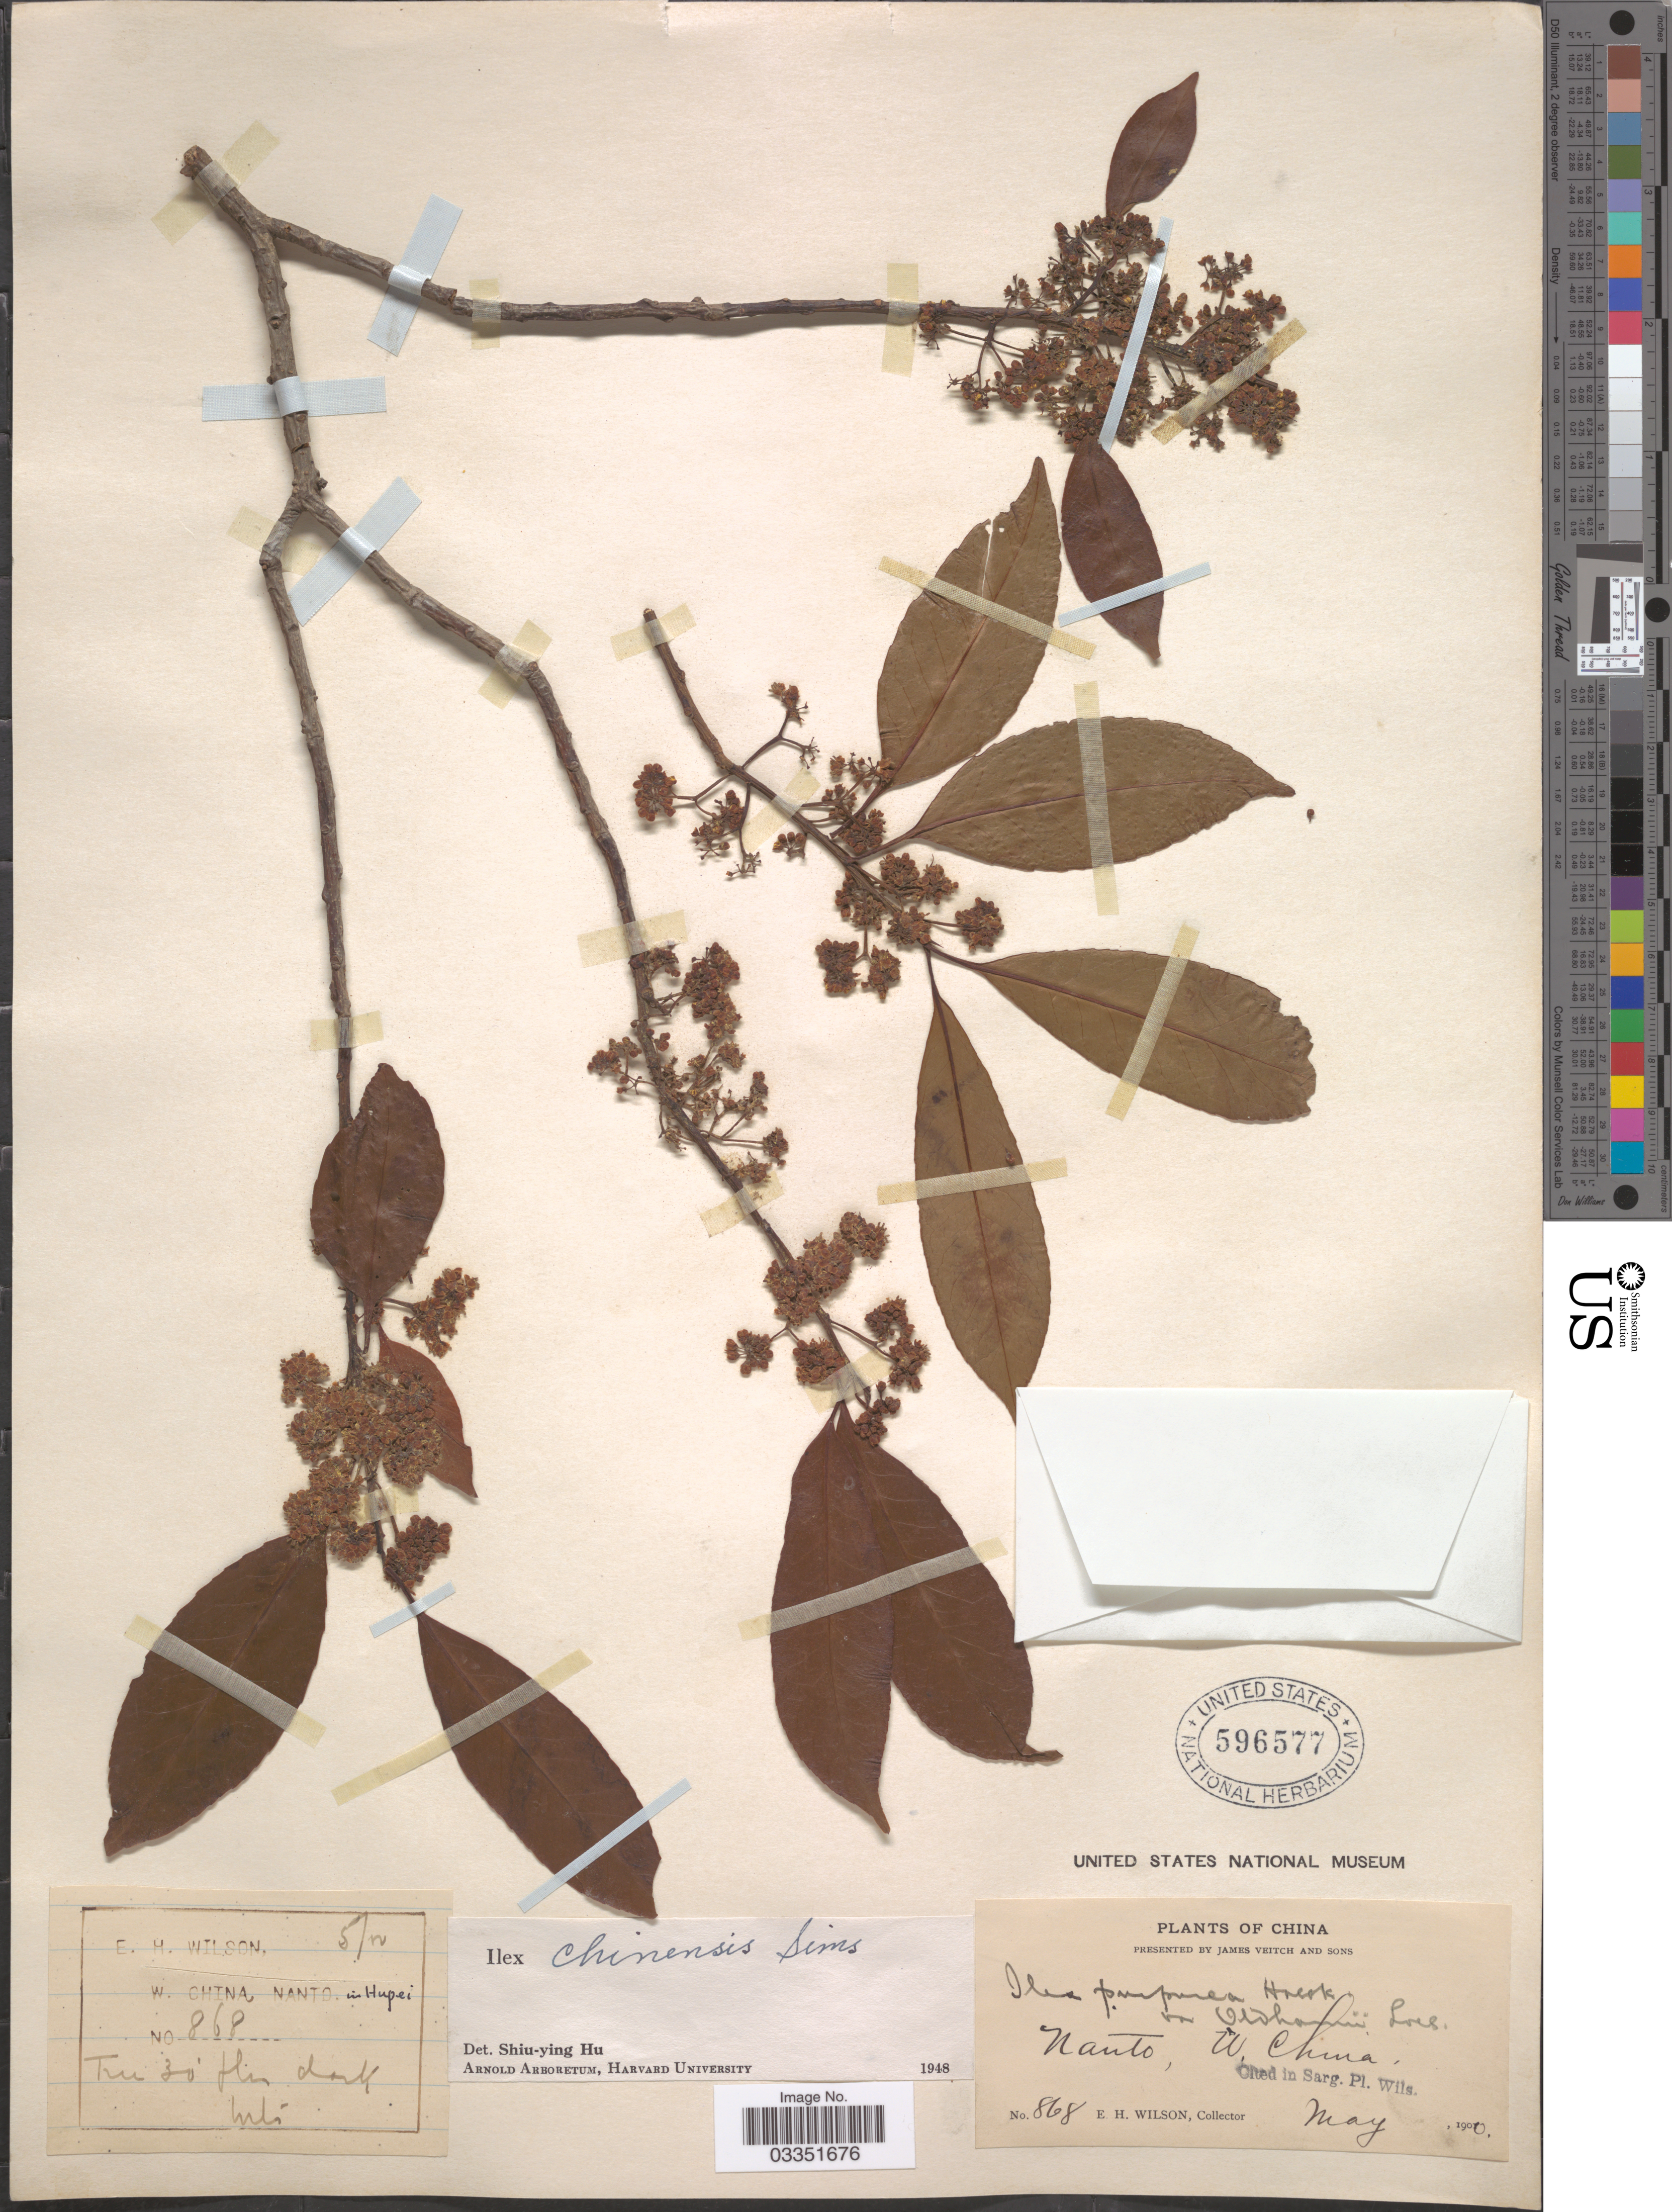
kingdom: Plantae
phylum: Tracheophyta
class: Magnoliopsida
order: Aquifoliales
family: Aquifoliaceae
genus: Ilex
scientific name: Ilex chinensis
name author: Sims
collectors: E. Wilson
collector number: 868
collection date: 1900-05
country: China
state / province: Hubei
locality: W. China, Nanto in Hupei.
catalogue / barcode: US 596577